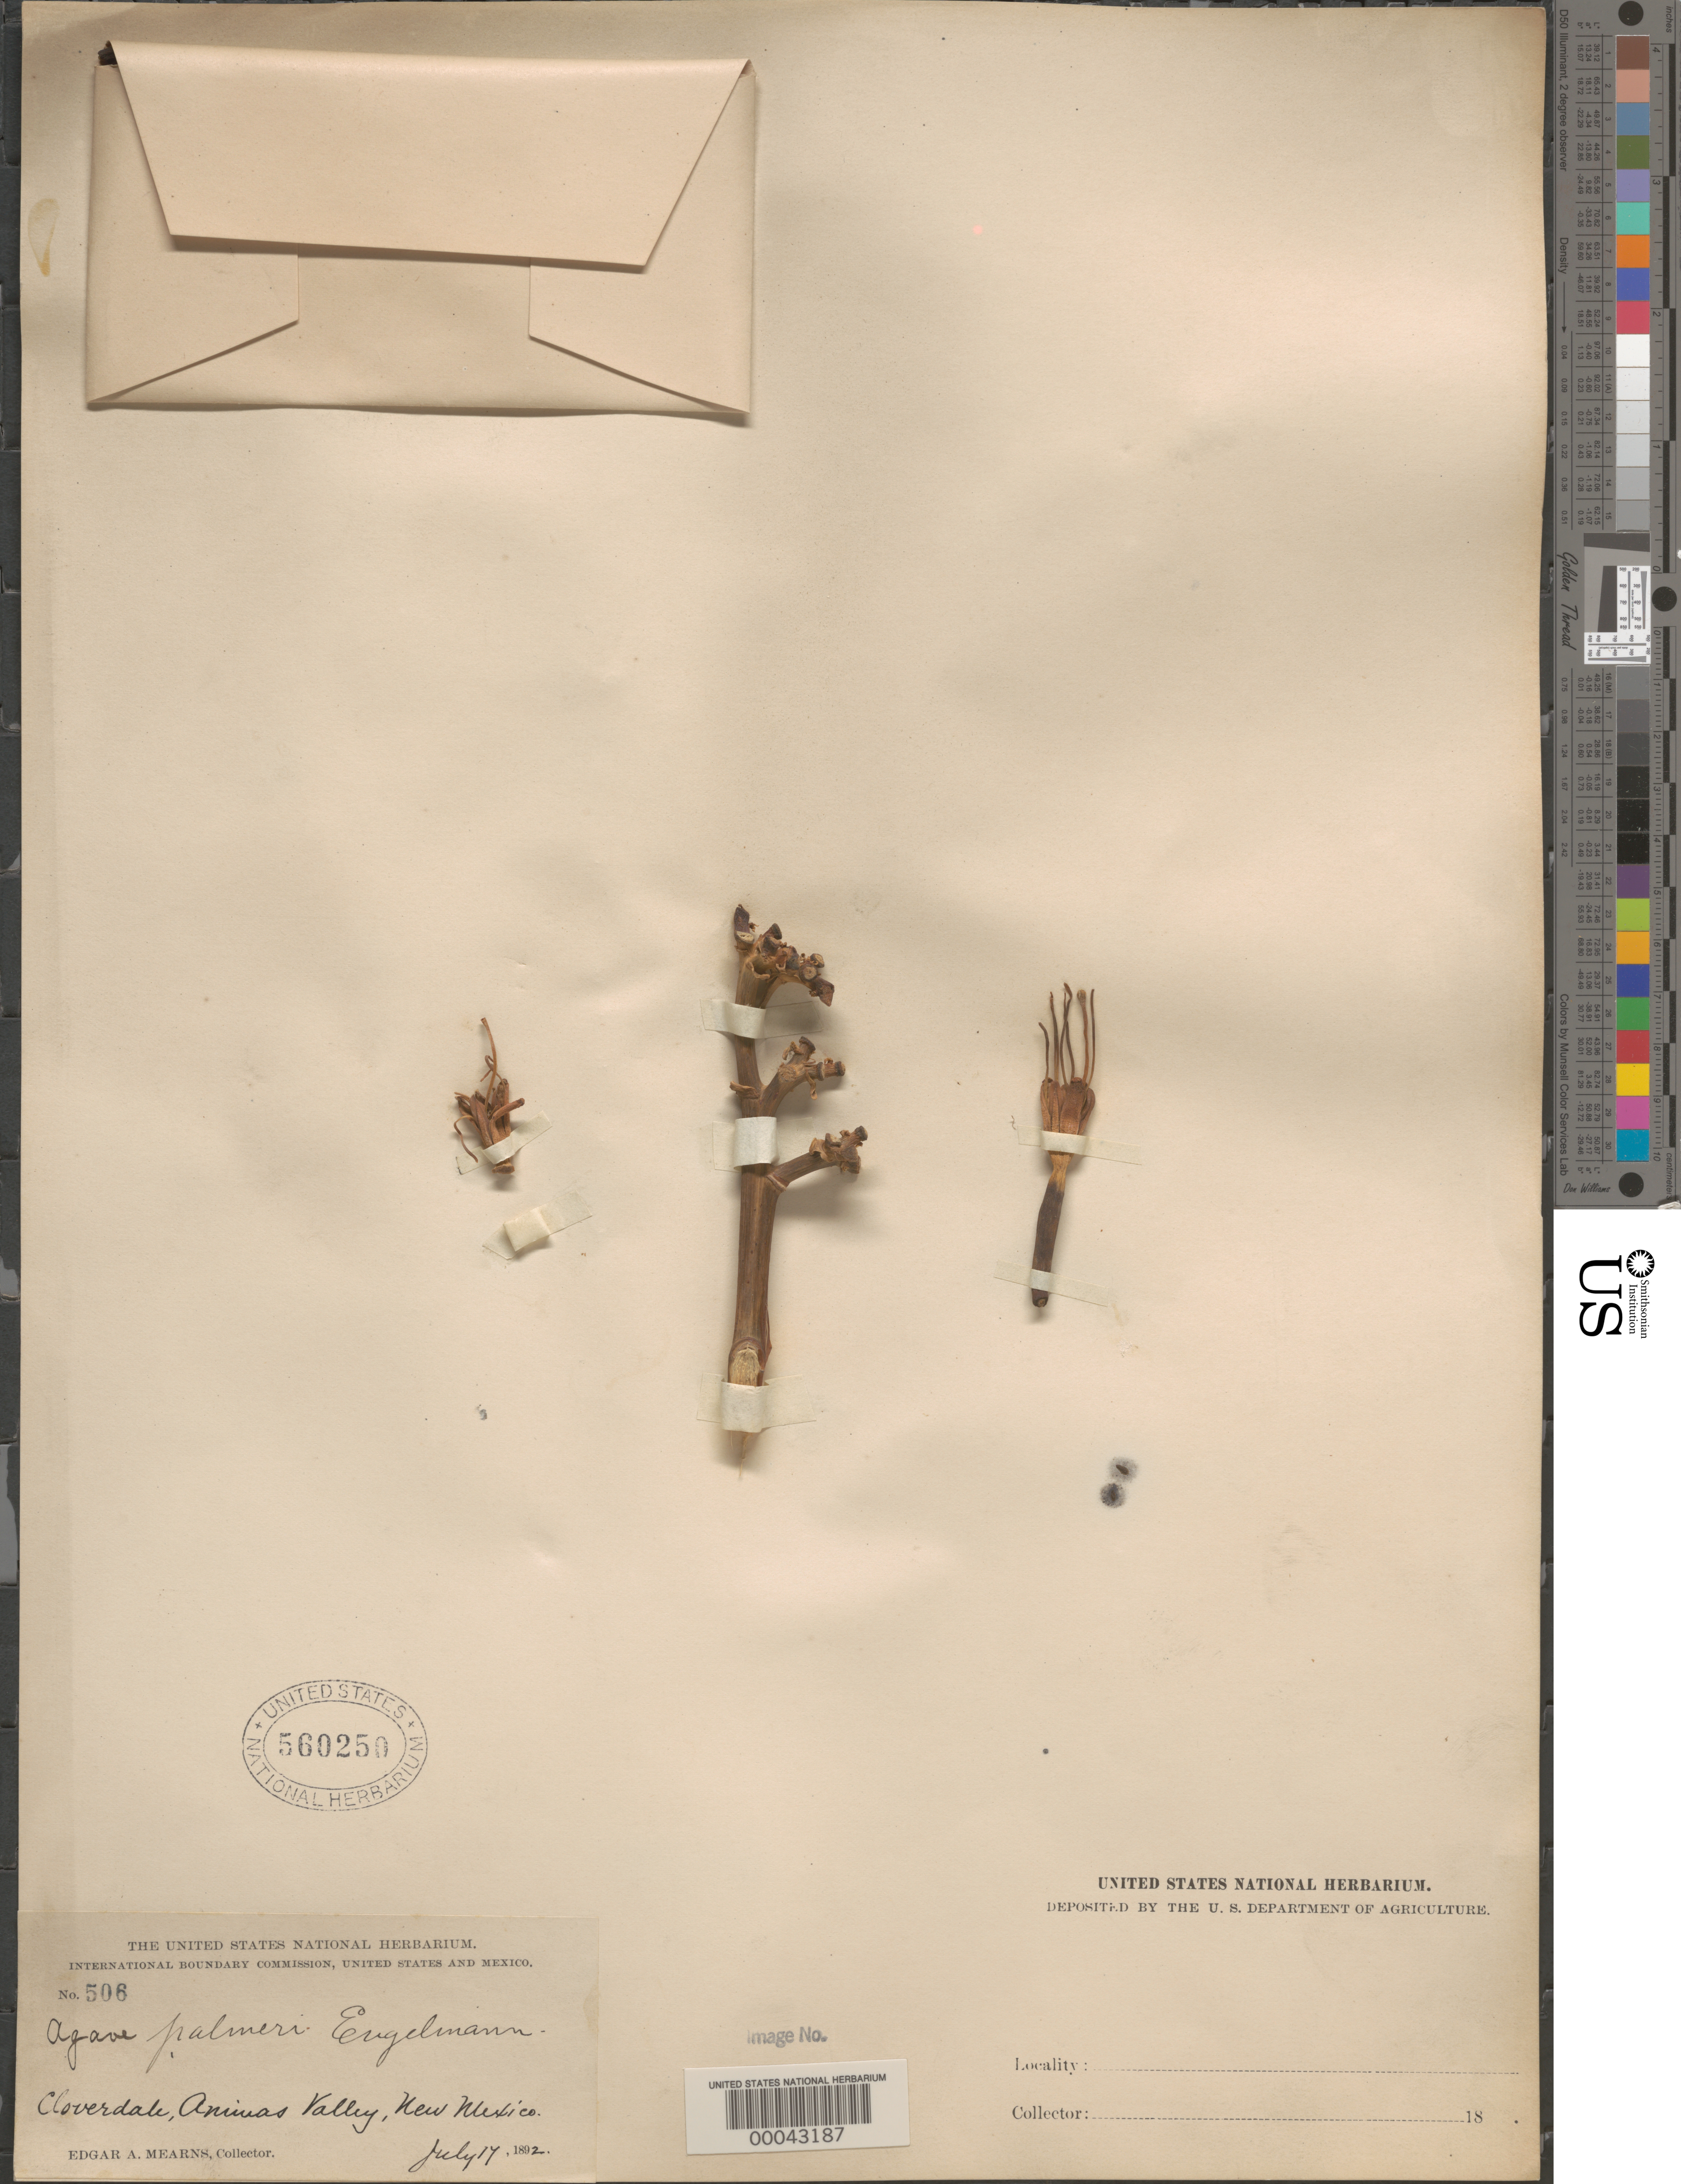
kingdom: Plantae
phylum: Tracheophyta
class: Liliopsida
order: Asparagales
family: Asparagaceae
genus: Agave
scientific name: Agave palmeri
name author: Engelm.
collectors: E. A. Mearns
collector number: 506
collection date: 1892-07-17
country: United States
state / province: New Mexico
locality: Cloverdale, Animas Valley.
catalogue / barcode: US 560250